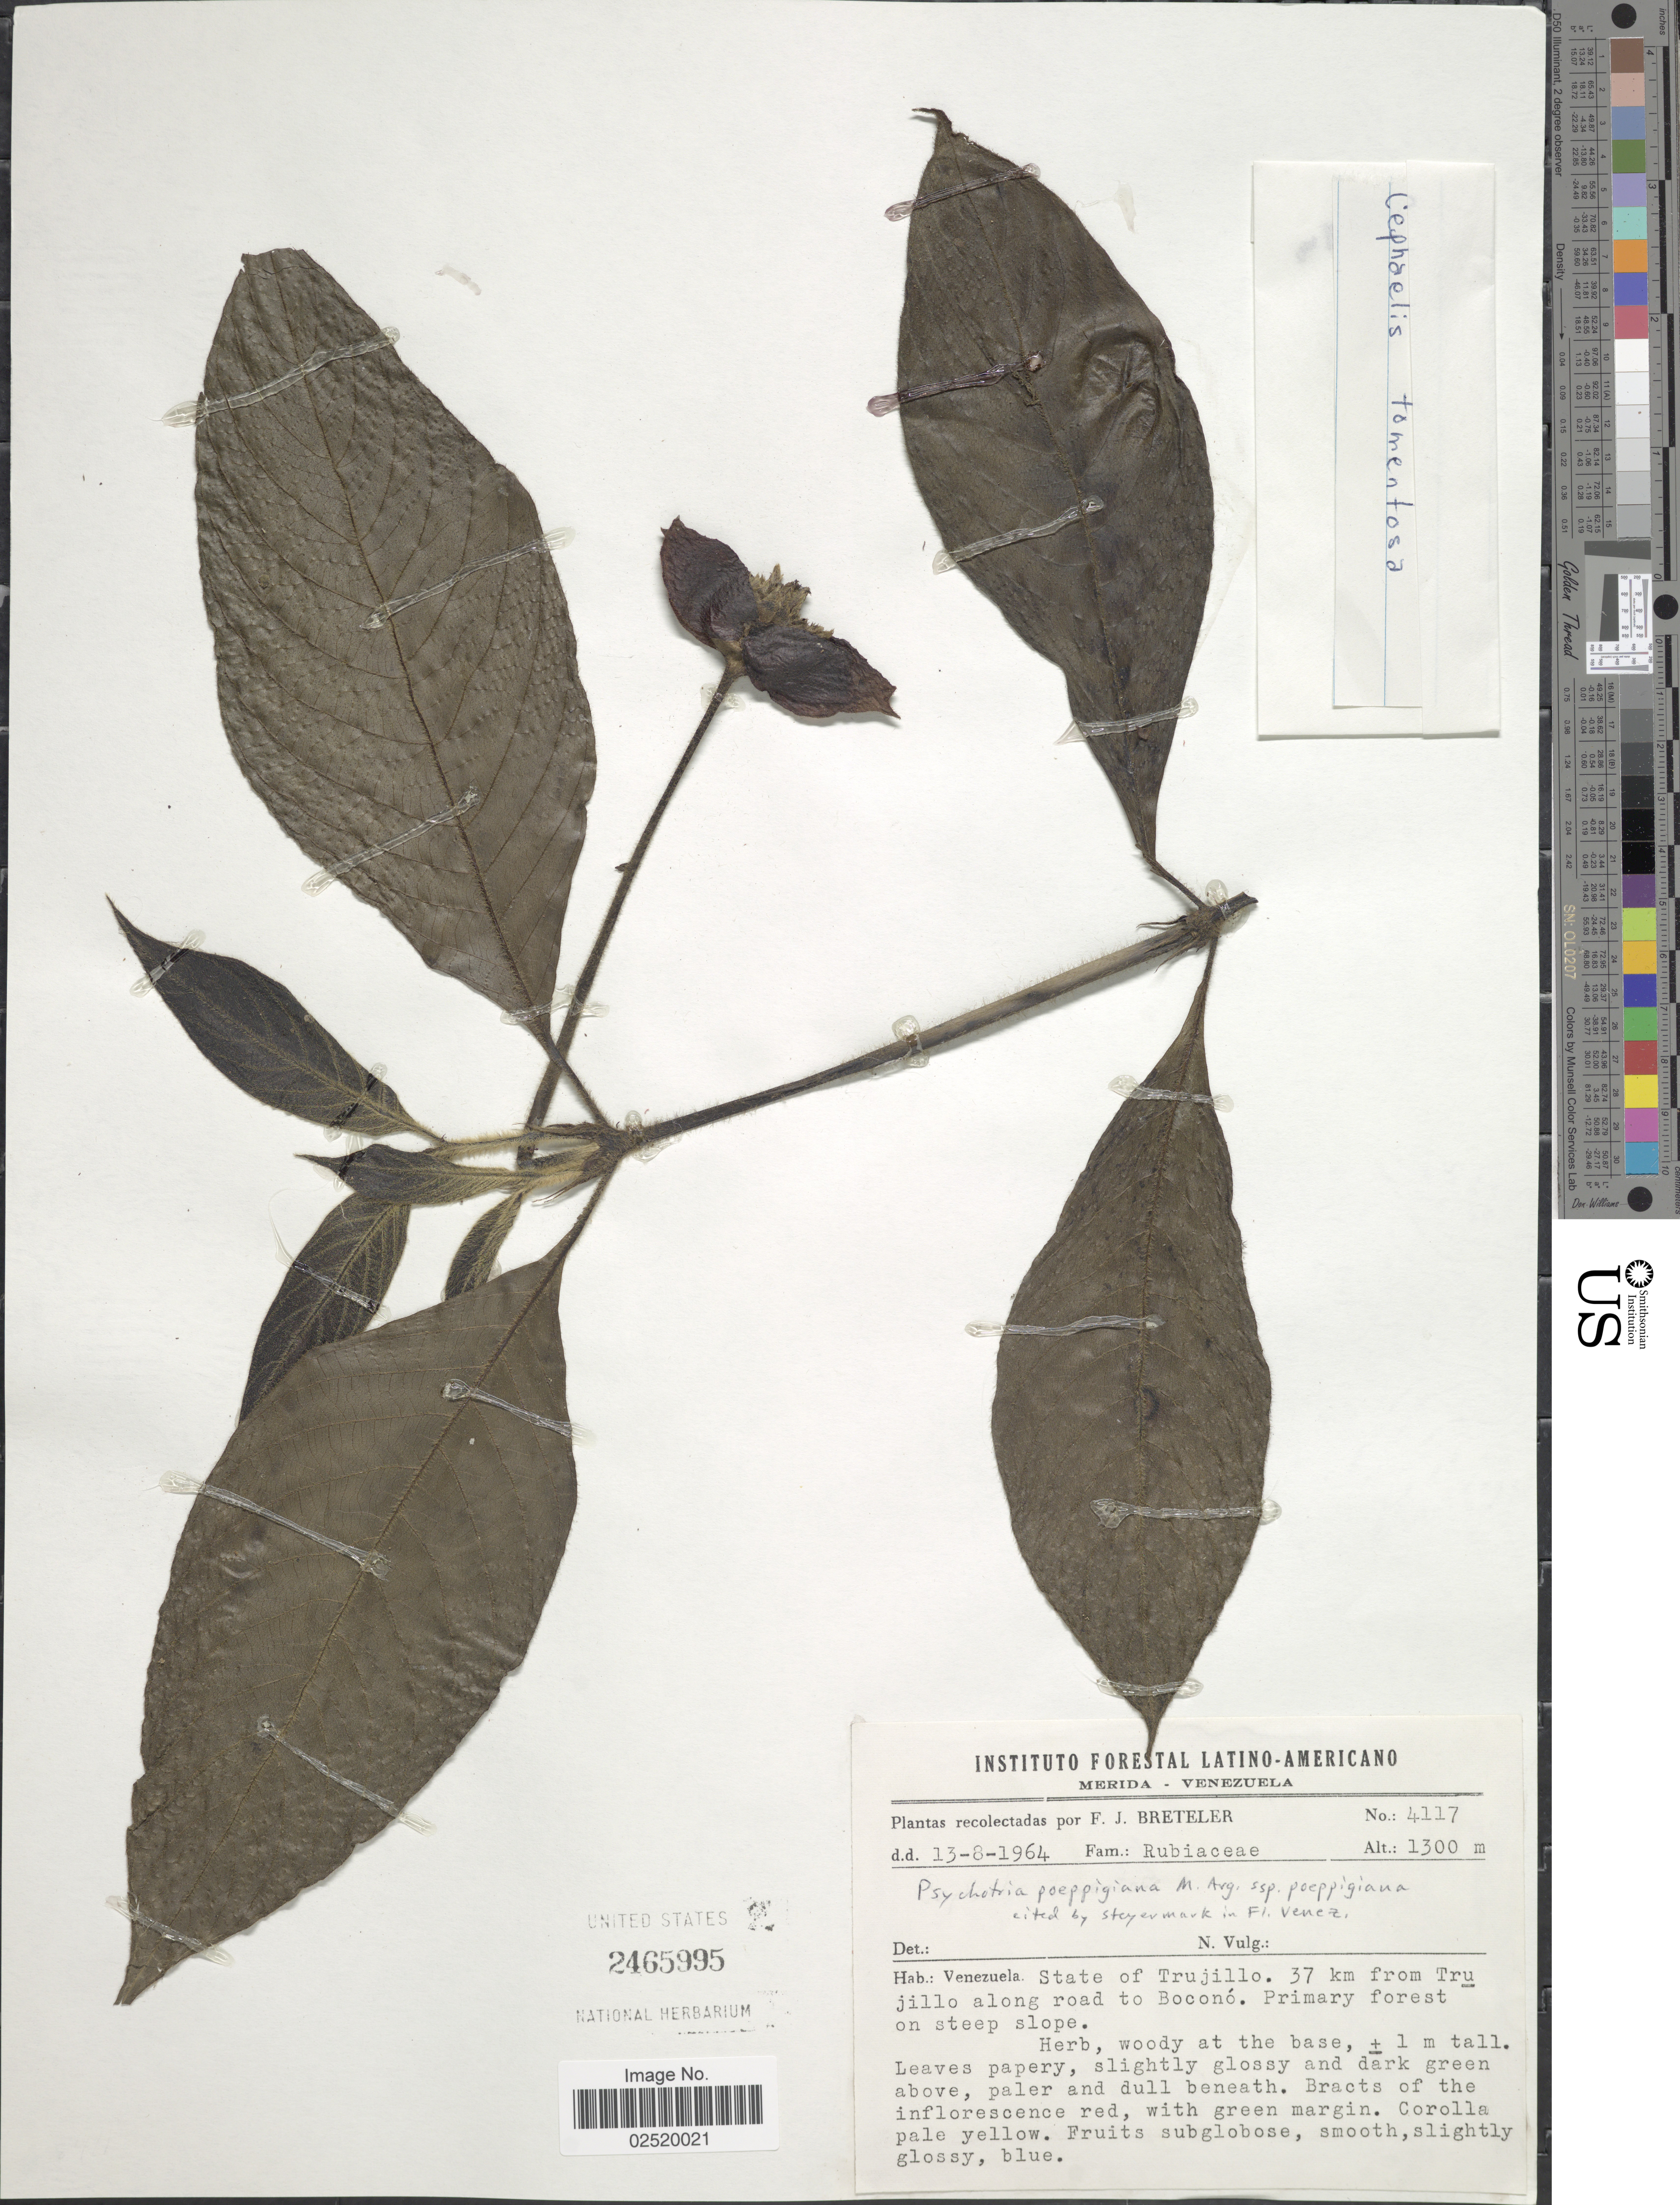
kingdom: Plantae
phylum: Tracheophyta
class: Magnoliopsida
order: Gentianales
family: Rubiaceae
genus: Psychotria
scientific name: Psychotria poeppigiana subsp. poeppigiana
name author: Müll. Arg.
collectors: F. J. Breteler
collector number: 4117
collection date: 1964-08-13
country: Venezuela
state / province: Trujillo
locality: Venezuela, State of Trujillo, 37 km from Trujillo along road to Bocono, Primary forest on steep slope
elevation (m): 1300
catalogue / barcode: US 2465995